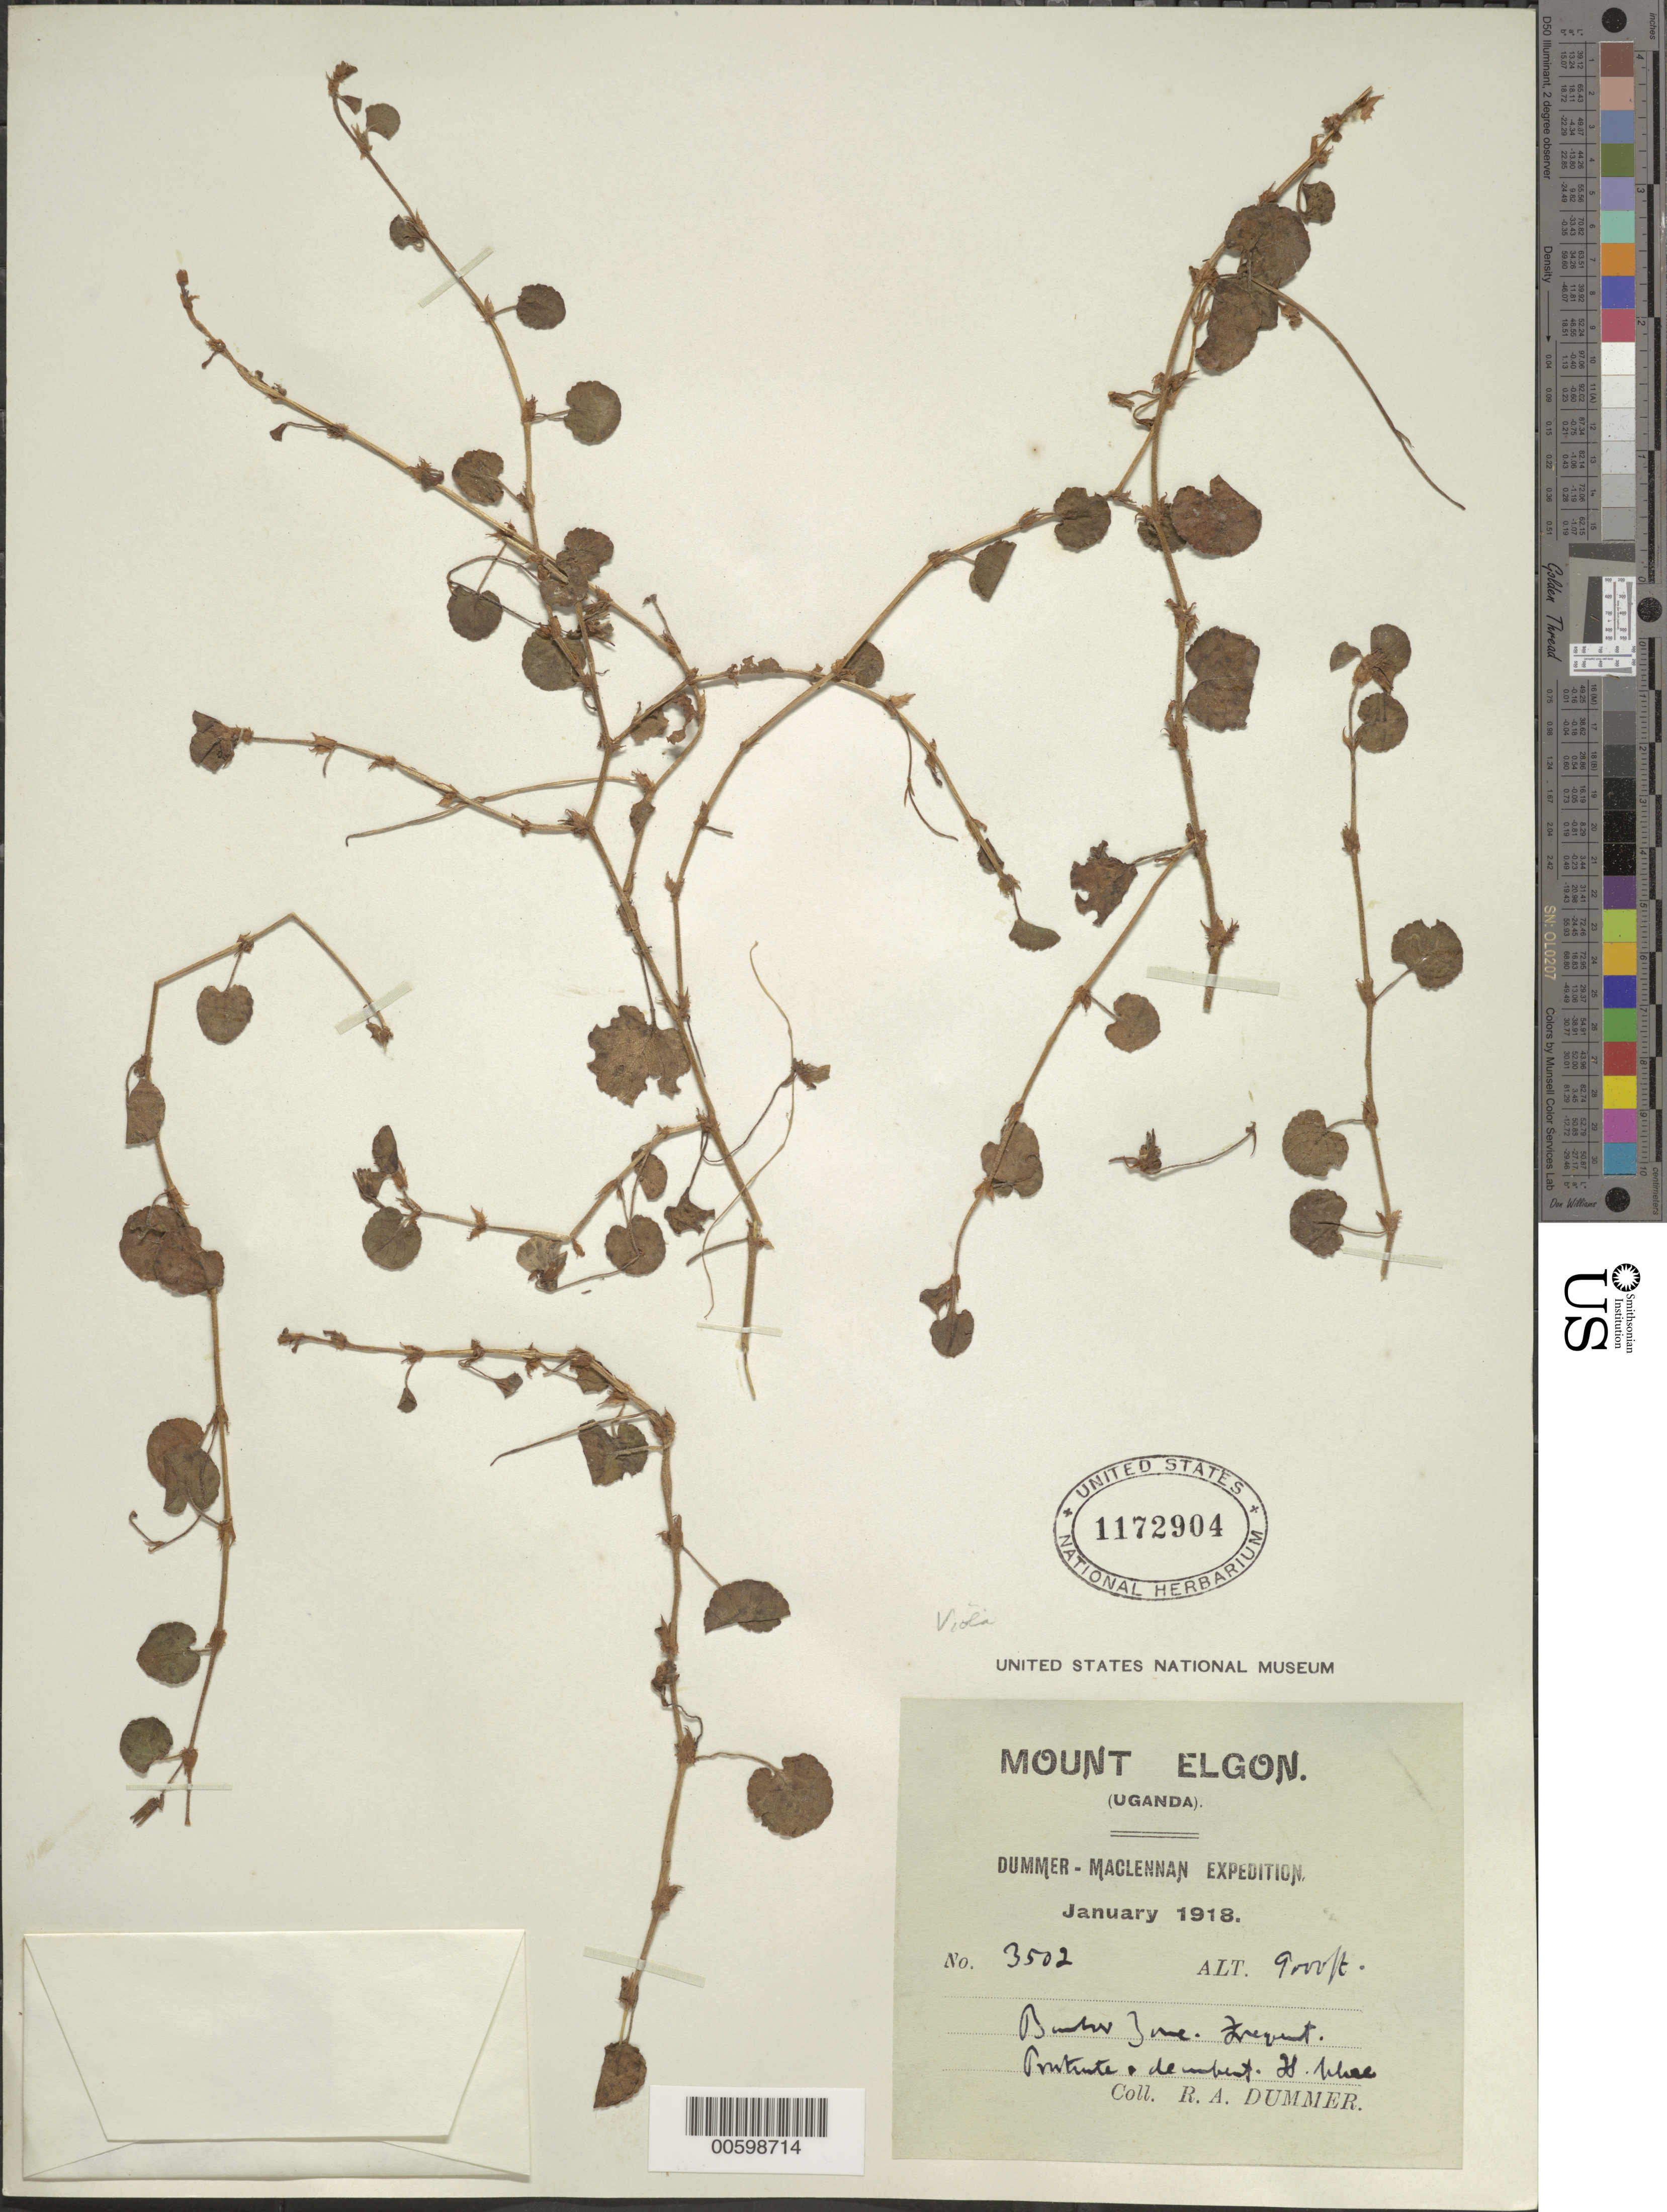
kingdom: Plantae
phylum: Tracheophyta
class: Magnoliopsida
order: Malpighiales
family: Violaceae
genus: Viola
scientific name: Viola mearnsii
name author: Standl.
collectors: R. Dümmer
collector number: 3502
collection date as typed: Jan 1918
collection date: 1918-01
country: Uganda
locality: Mt. Elgon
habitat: Bamboo zone. Frequent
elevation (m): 2743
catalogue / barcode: US 1172904